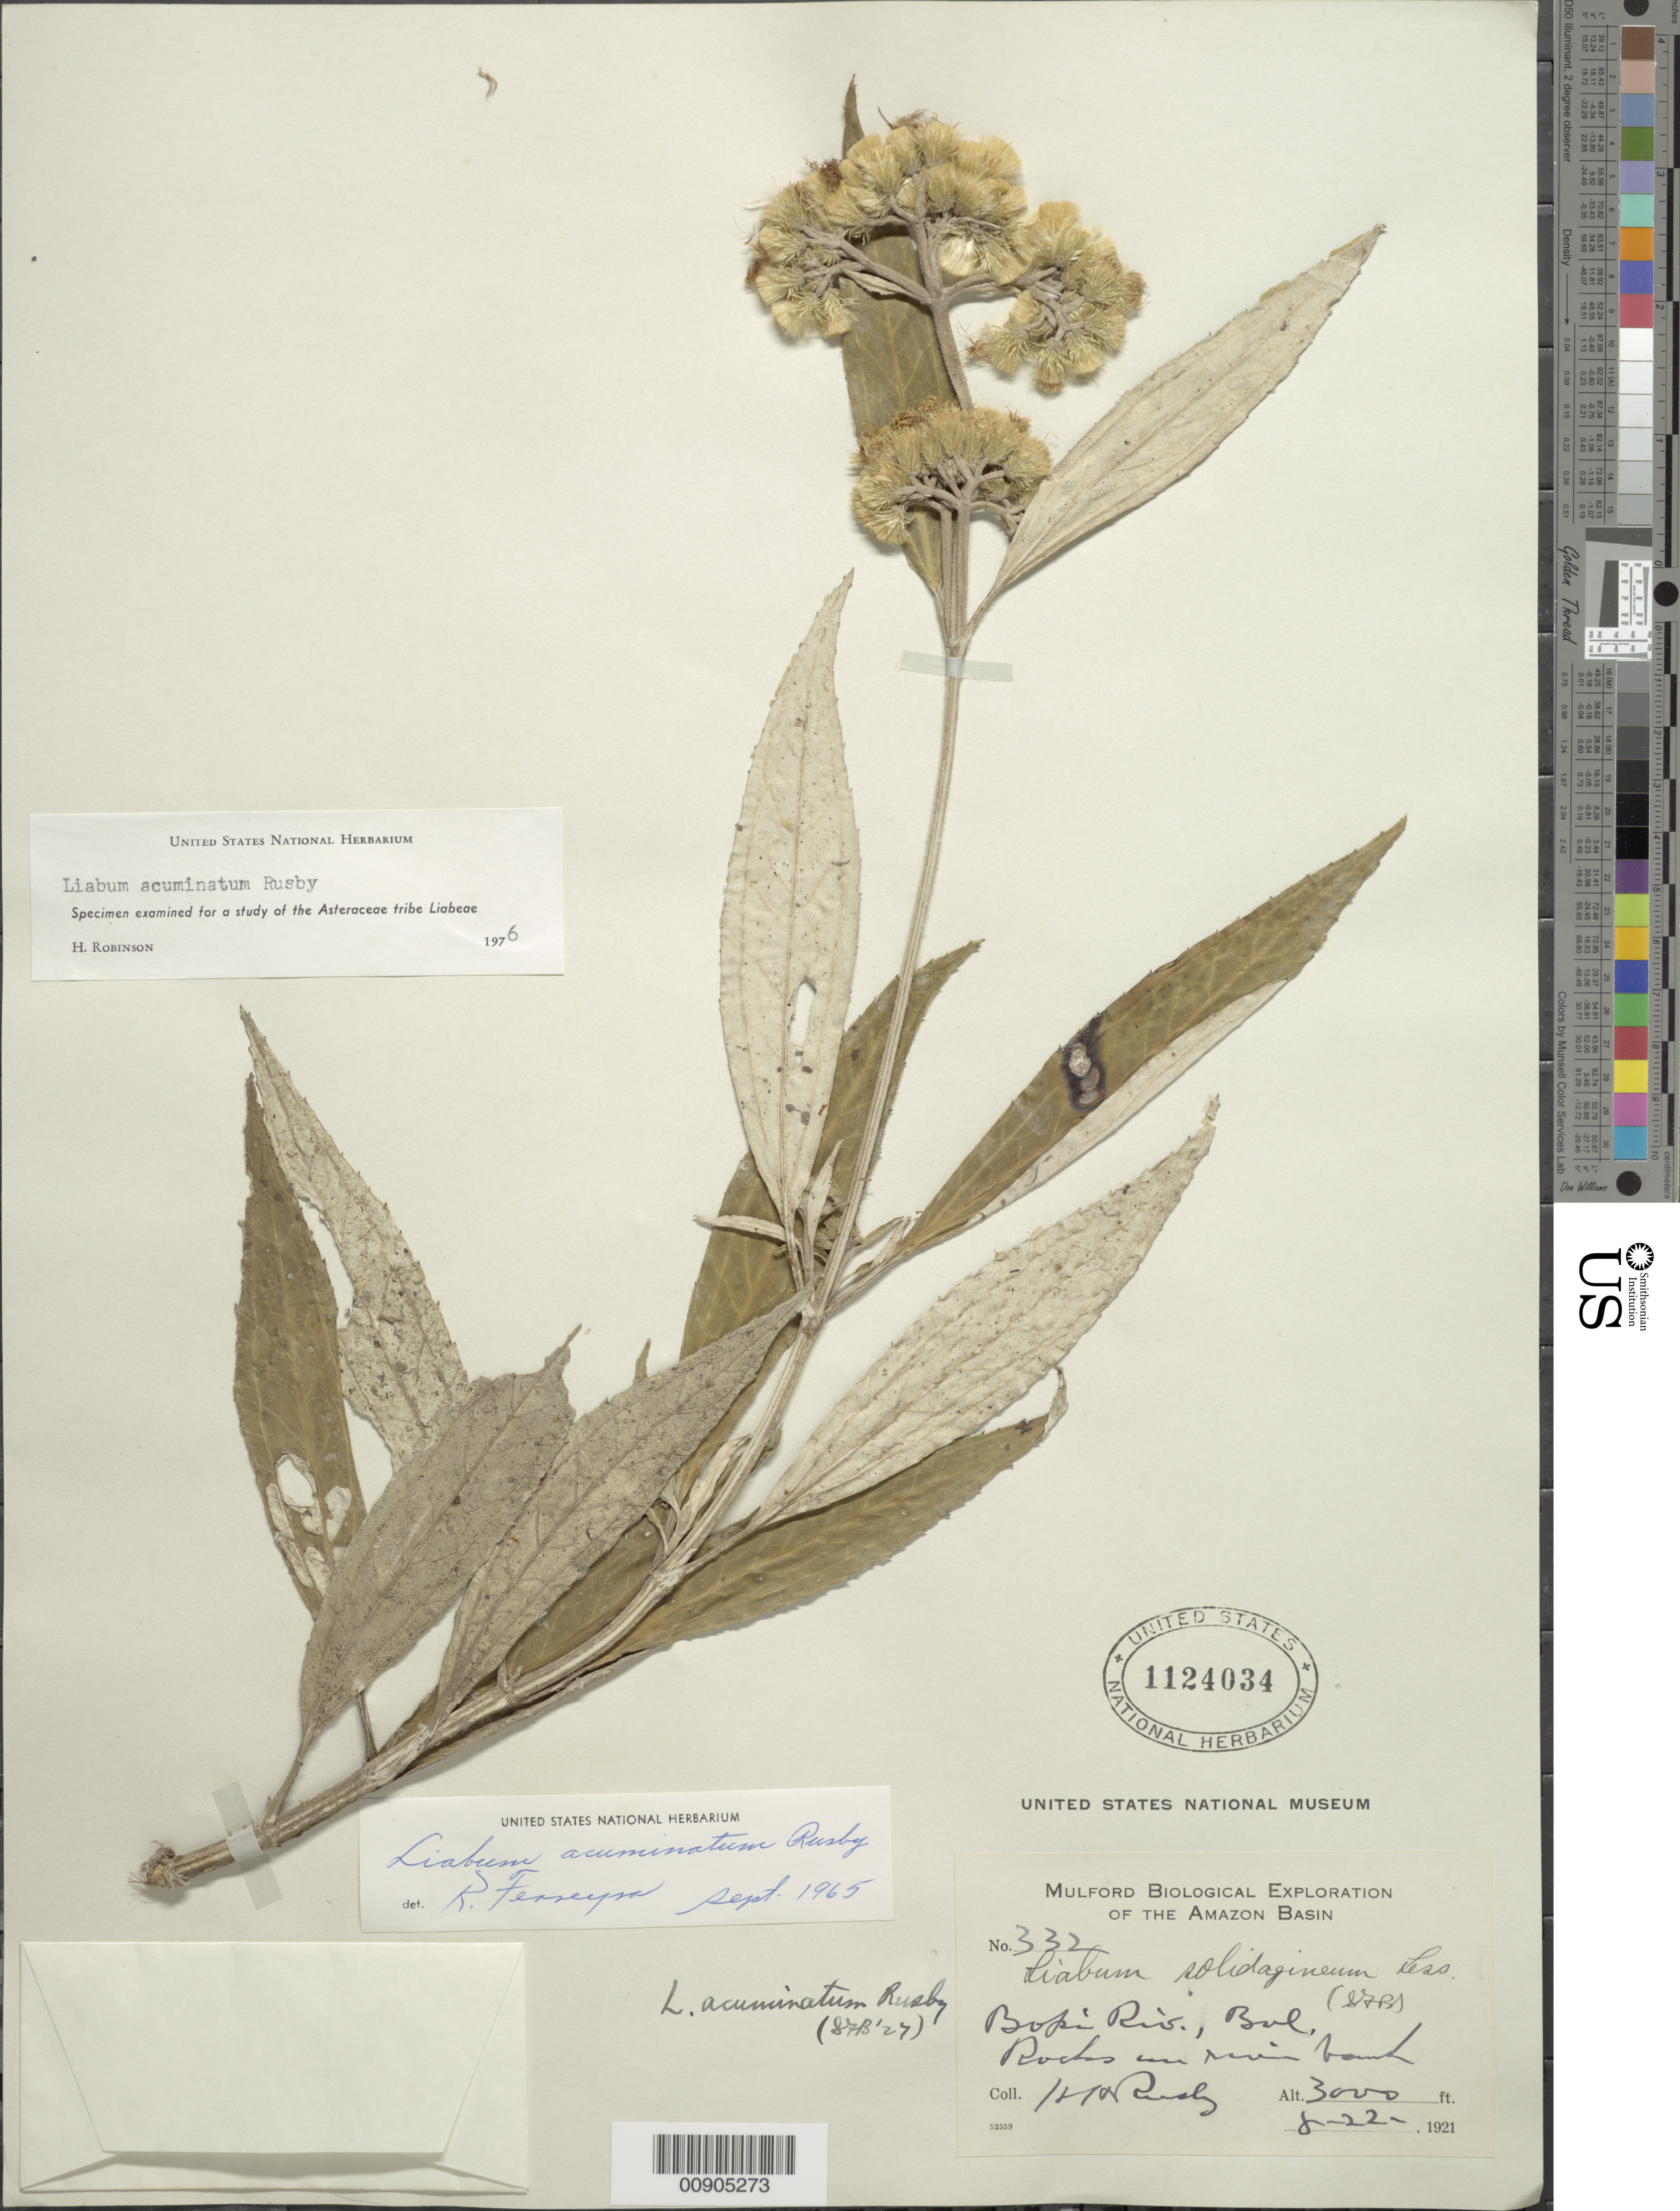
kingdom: Plantae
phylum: Tracheophyta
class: Magnoliopsida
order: Asterales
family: Asteraceae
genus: Liabum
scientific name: Liabum acuminatum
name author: Rusby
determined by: Ferreysa, R.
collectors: H. H. Rusby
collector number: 332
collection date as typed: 8-22-1921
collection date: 1921-08-22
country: Bolivia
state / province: La Paz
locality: Bopi River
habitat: Rocks in river basin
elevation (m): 914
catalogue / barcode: US 1124034